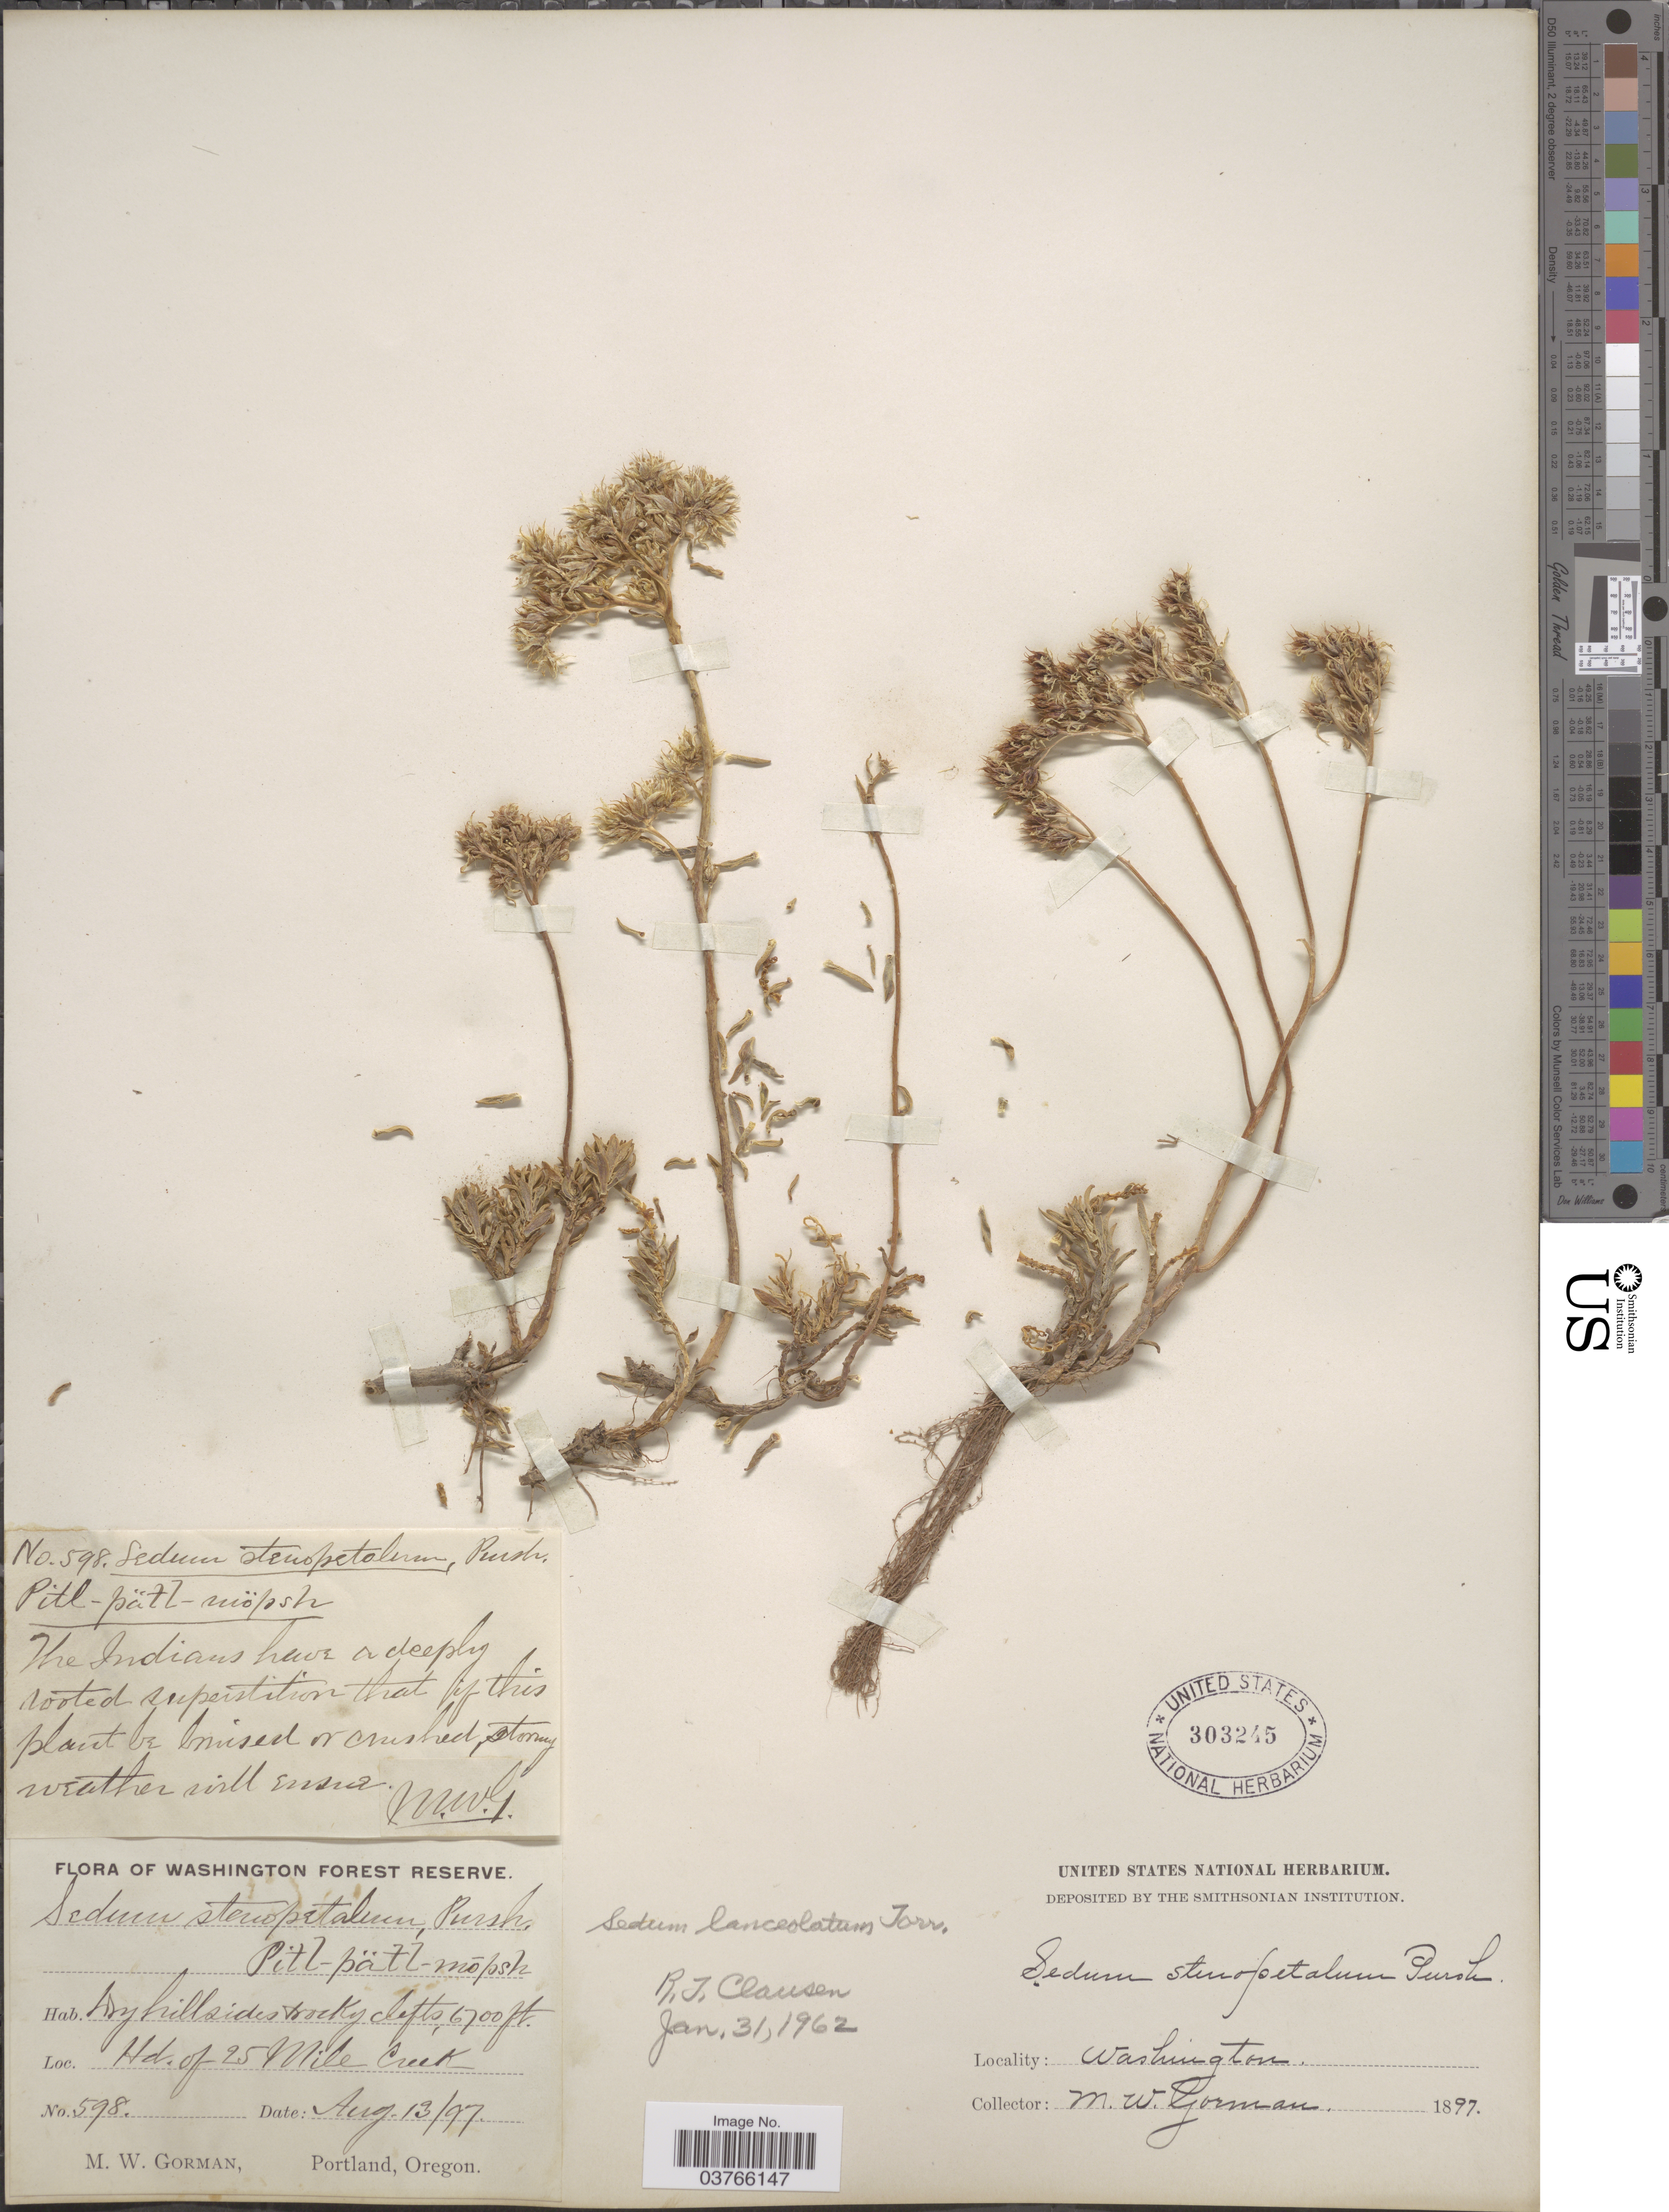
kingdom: Plantae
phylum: Tracheophyta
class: Magnoliopsida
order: Saxifragales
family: Crassulaceae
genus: Sedum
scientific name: Sedum lanceolatum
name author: Torr.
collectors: M. W. Gorman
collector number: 598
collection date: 1897-08-13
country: United States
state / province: Washington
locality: Hd. of 25 Mile Creek.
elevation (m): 2042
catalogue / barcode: US 303245